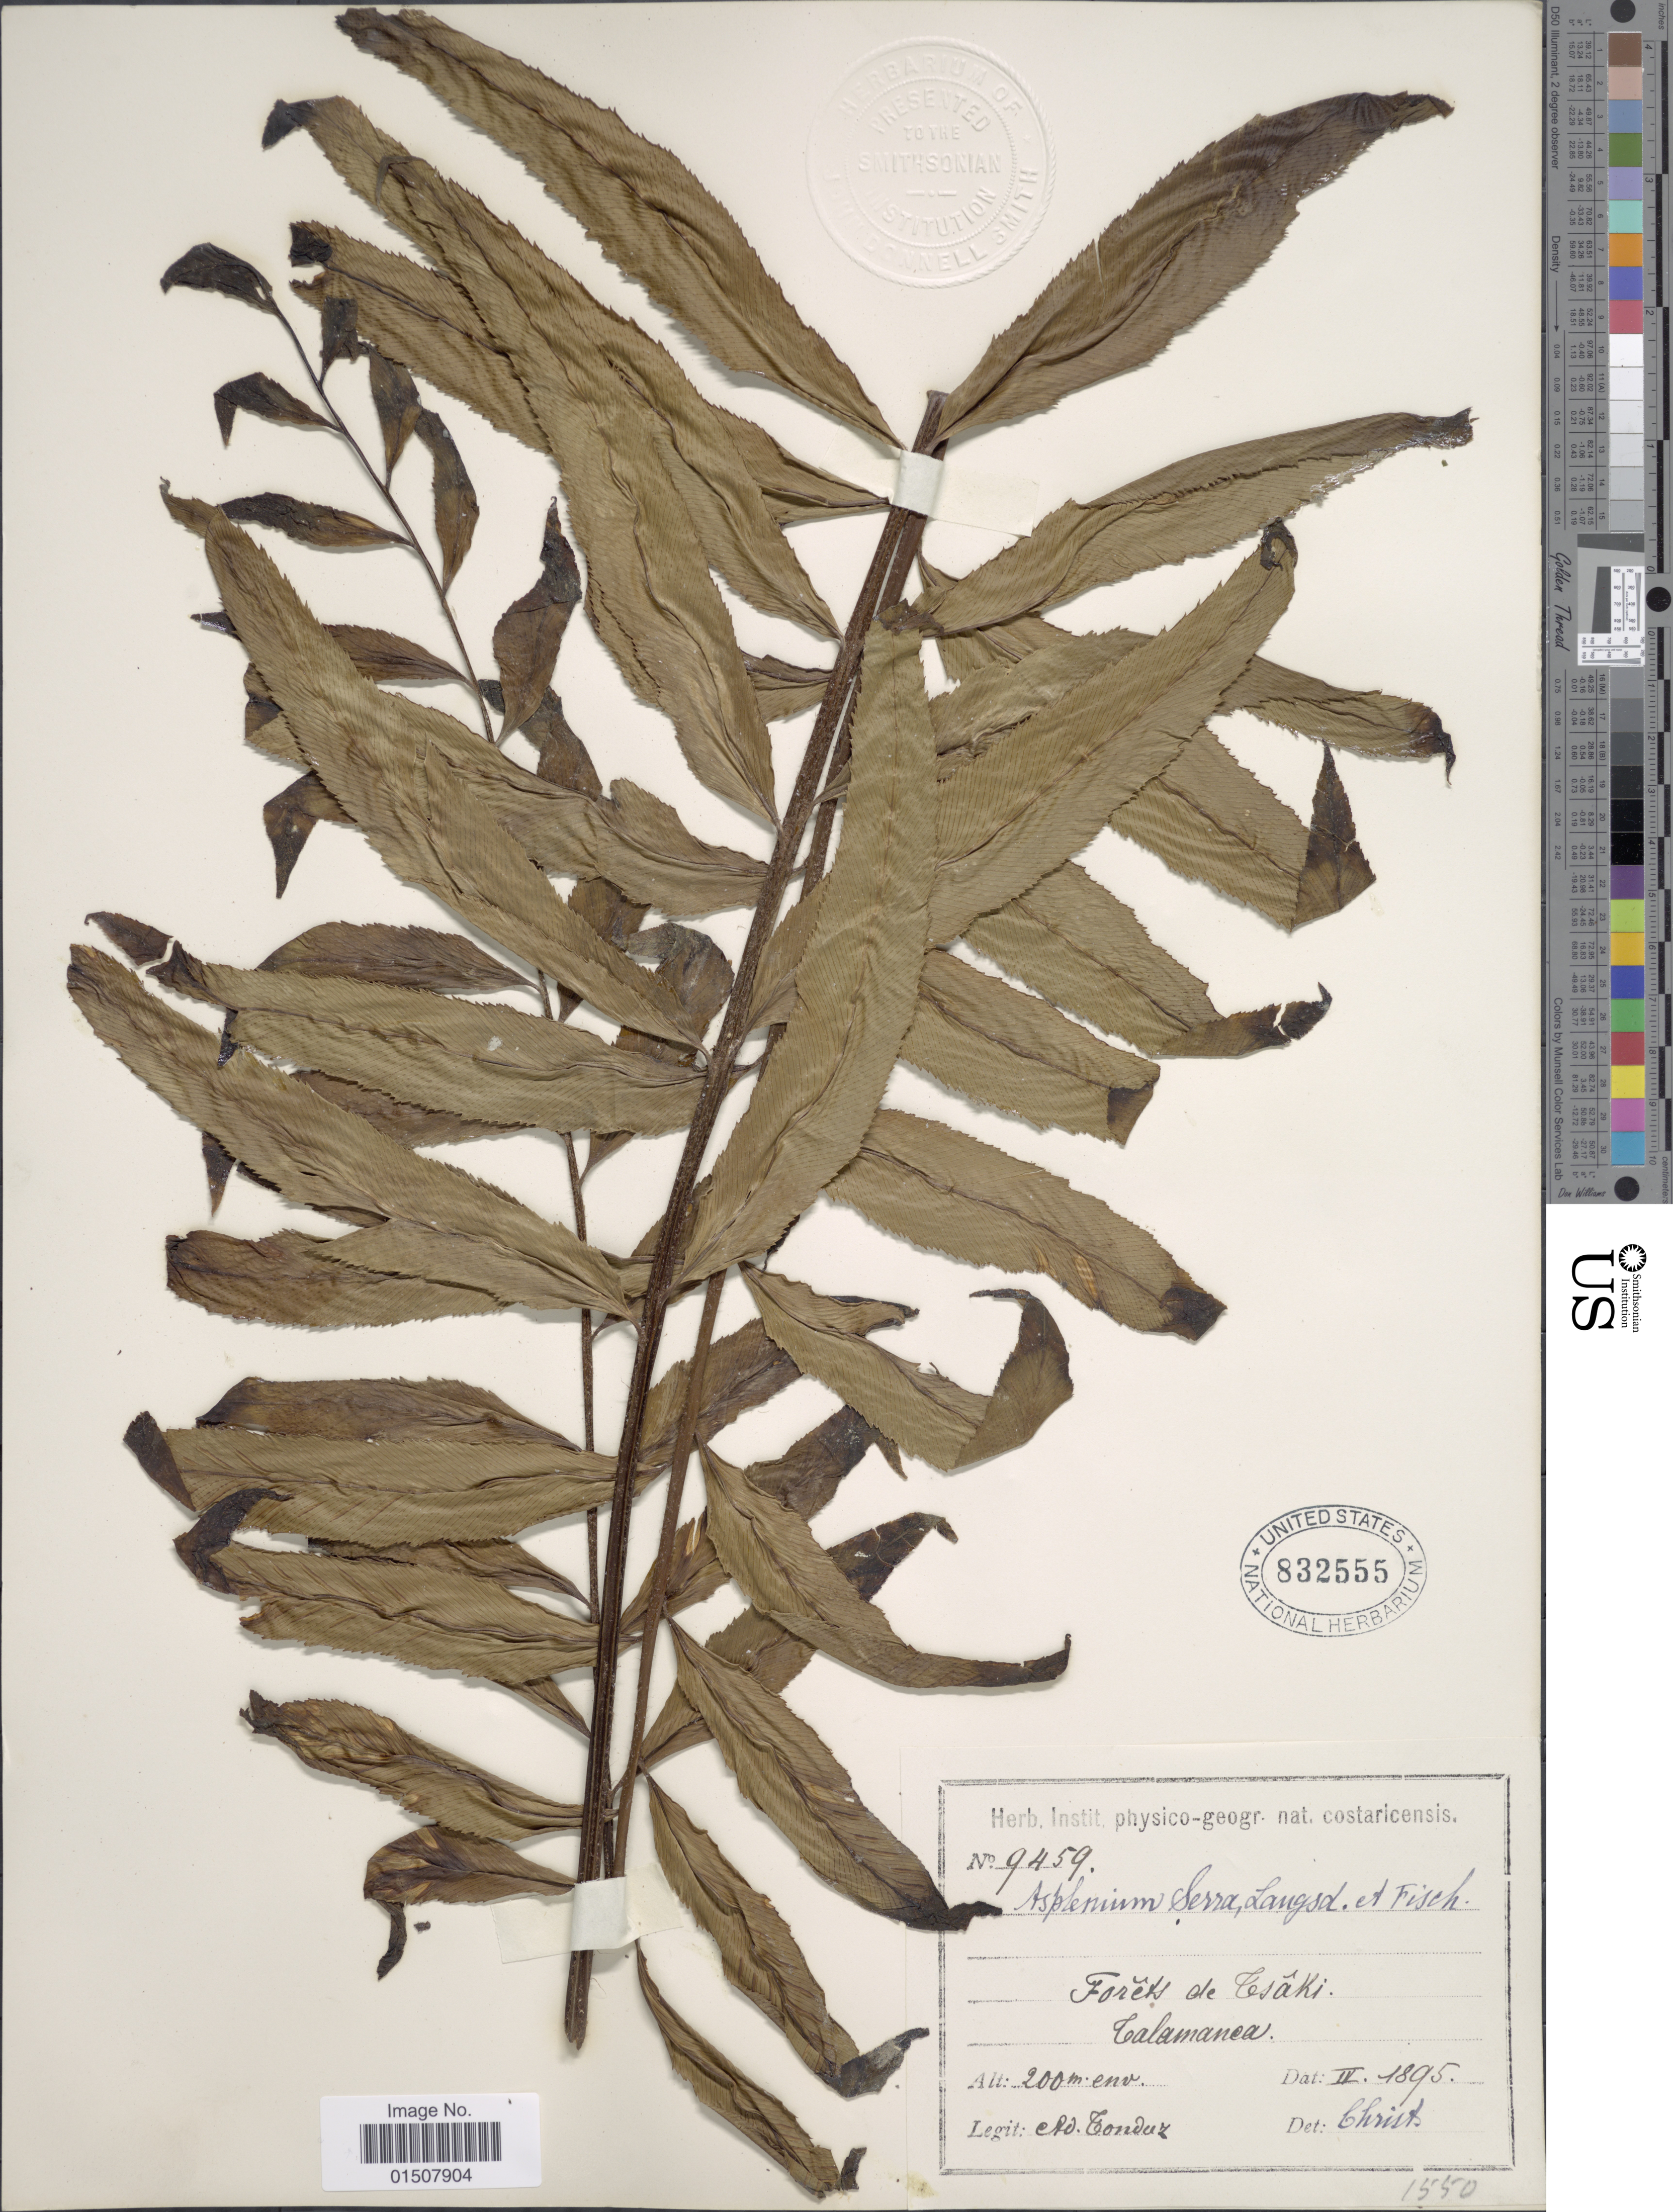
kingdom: Plantae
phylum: Tracheophyta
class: Polypodiopsida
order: Polypodiales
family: Aspleniaceae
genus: Asplenium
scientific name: Asplenium serra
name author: Langsd. & Fisch.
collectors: A. Tonduz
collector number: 9459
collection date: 1895-04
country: Costa Rica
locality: Foret e Csaki, Talamanca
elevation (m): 200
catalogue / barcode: US 832555